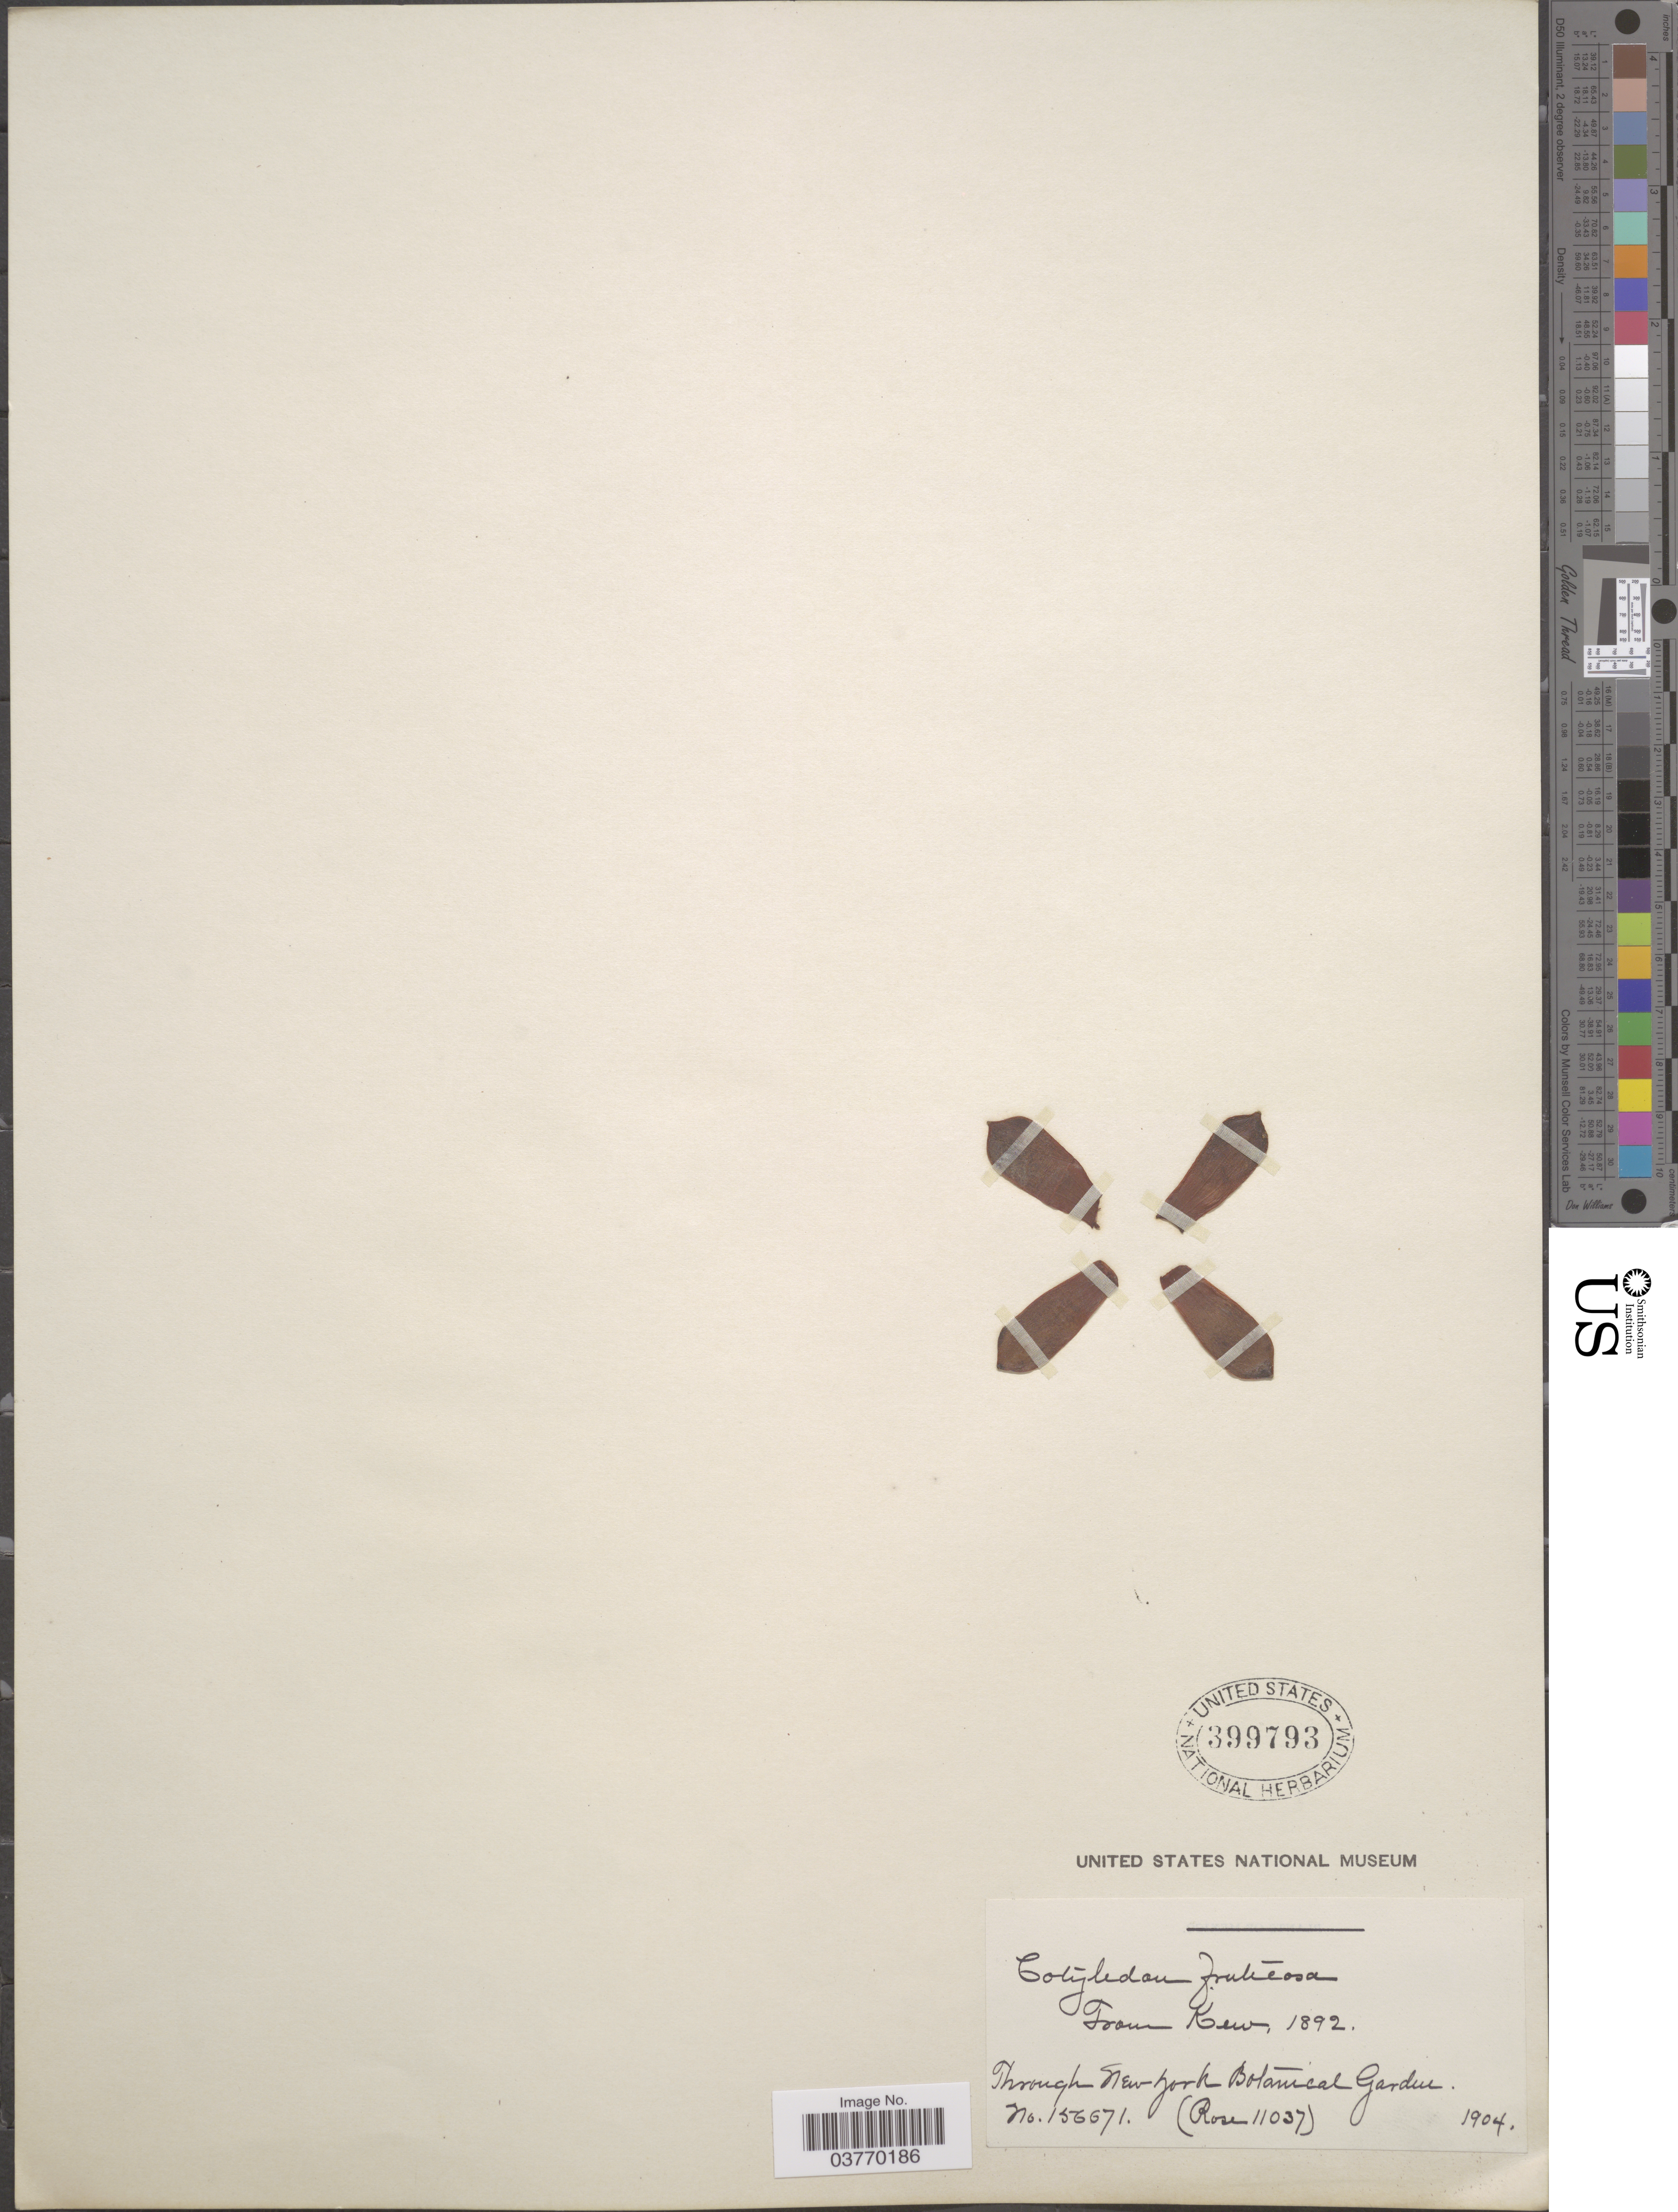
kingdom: Plantae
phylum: Tracheophyta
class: Magnoliopsida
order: Saxifragales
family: Crassulaceae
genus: Echeveria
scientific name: Echeveria fruticosa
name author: Pino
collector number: Rose11037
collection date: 1904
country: United Kingdom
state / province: England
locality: From Kew through New York Botanical Garden.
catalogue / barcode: US 399793